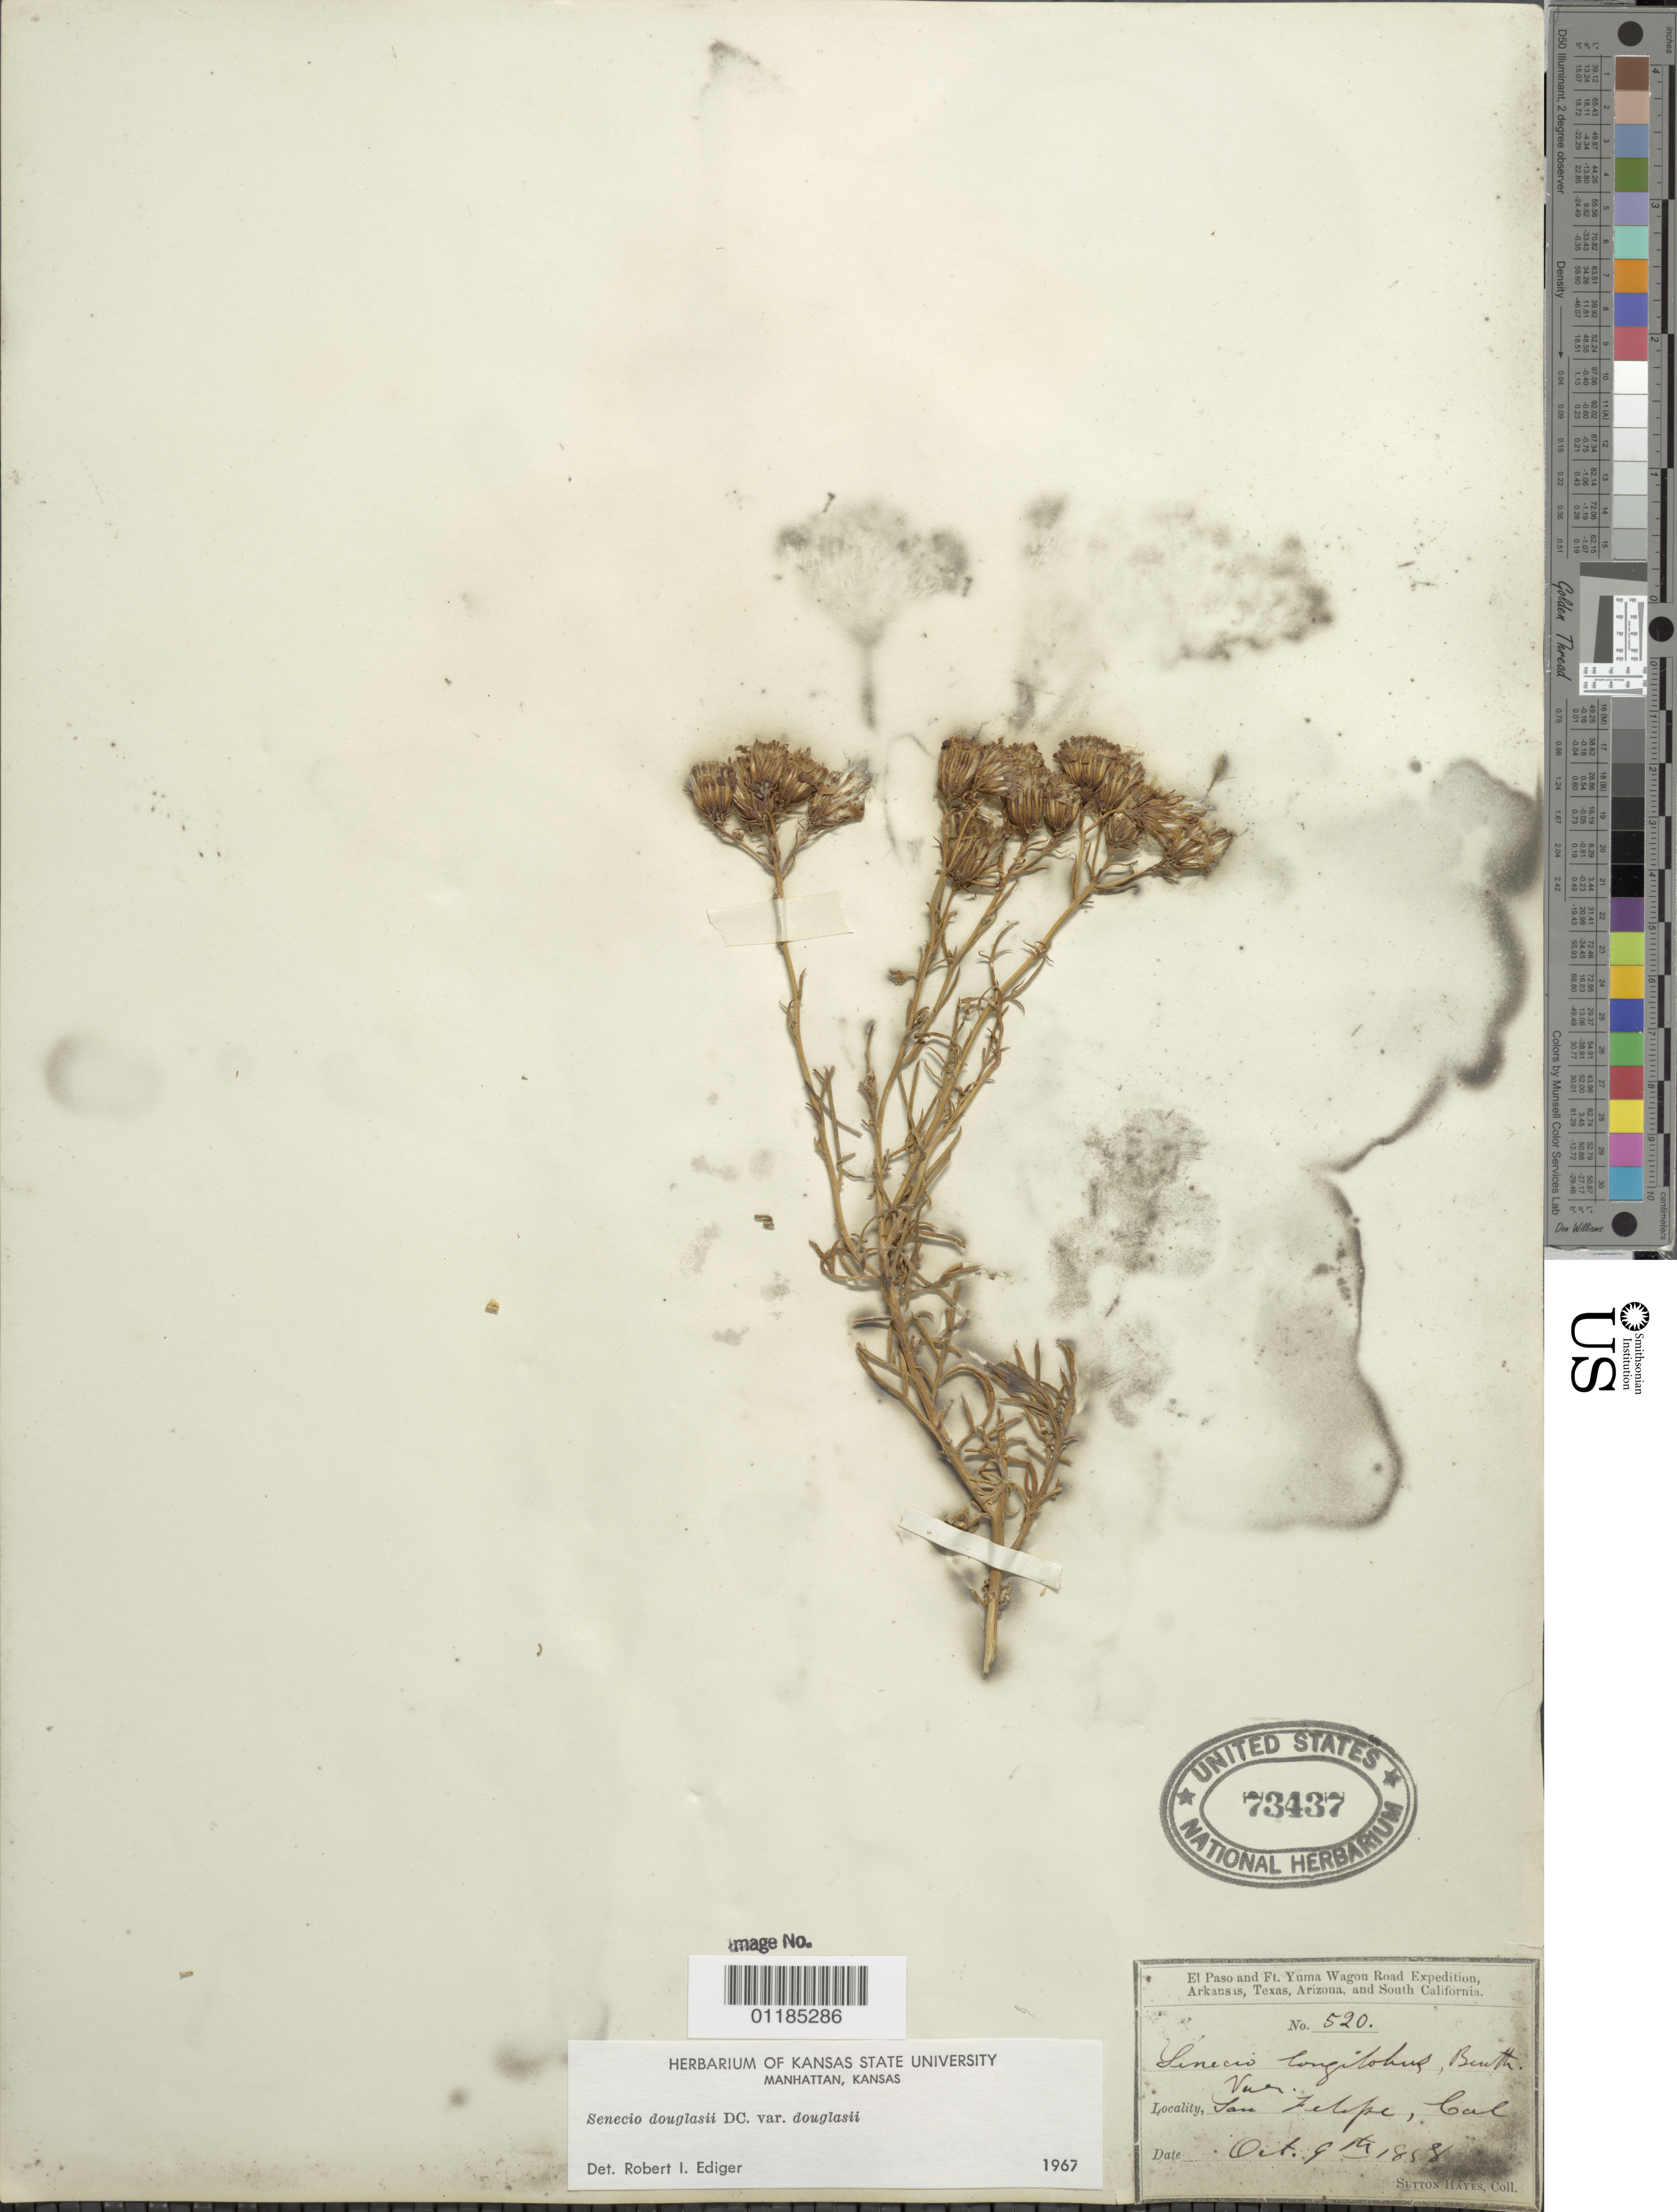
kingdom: Plantae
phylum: Tracheophyta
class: Magnoliopsida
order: Asterales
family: Asteraceae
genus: Senecio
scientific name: Senecio flaccidus var. douglasii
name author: (DC.) B.L. Turner & T.M. Barkley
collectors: S. Hayes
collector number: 520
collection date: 1858-10-09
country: United States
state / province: California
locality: near San Filipe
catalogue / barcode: US 73437